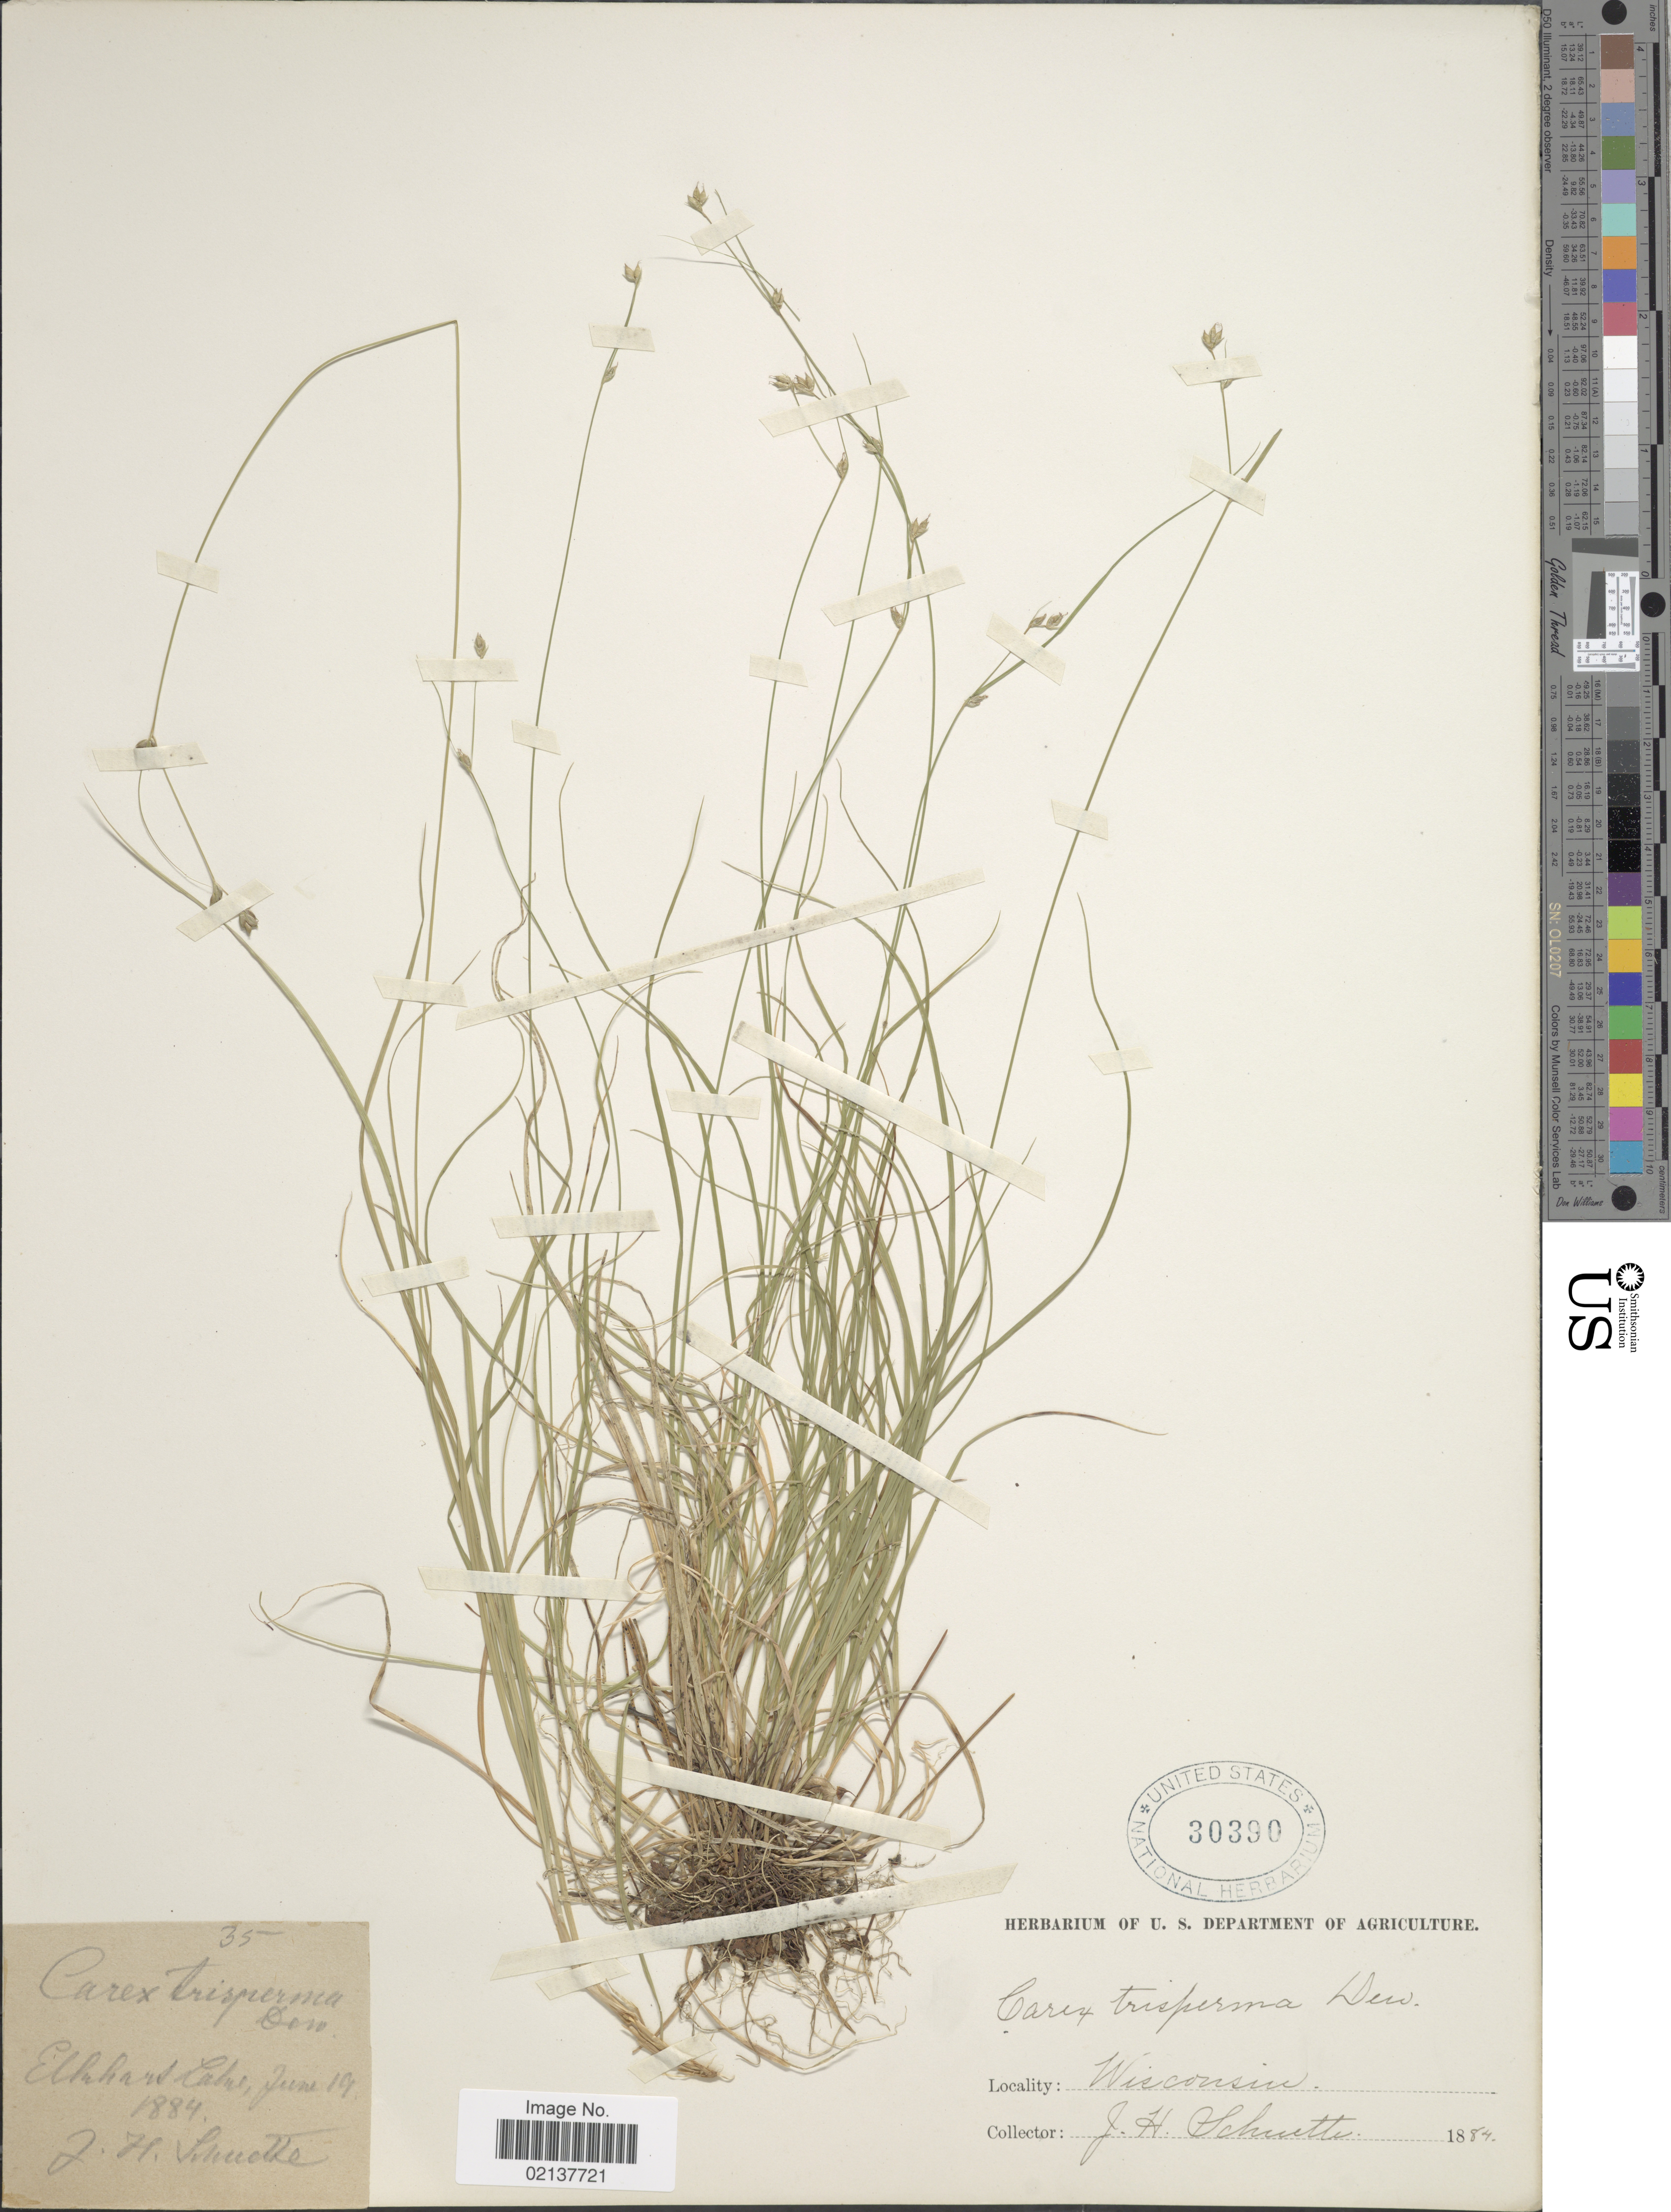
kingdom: Plantae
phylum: Tracheophyta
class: Liliopsida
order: Poales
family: Cyperaceae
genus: Carex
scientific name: Carex trisperma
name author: Dewey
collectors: J. H. Schuette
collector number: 35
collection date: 1884-06-19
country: United States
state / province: Wisconsin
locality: Elkhart Lake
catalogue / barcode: US 30390